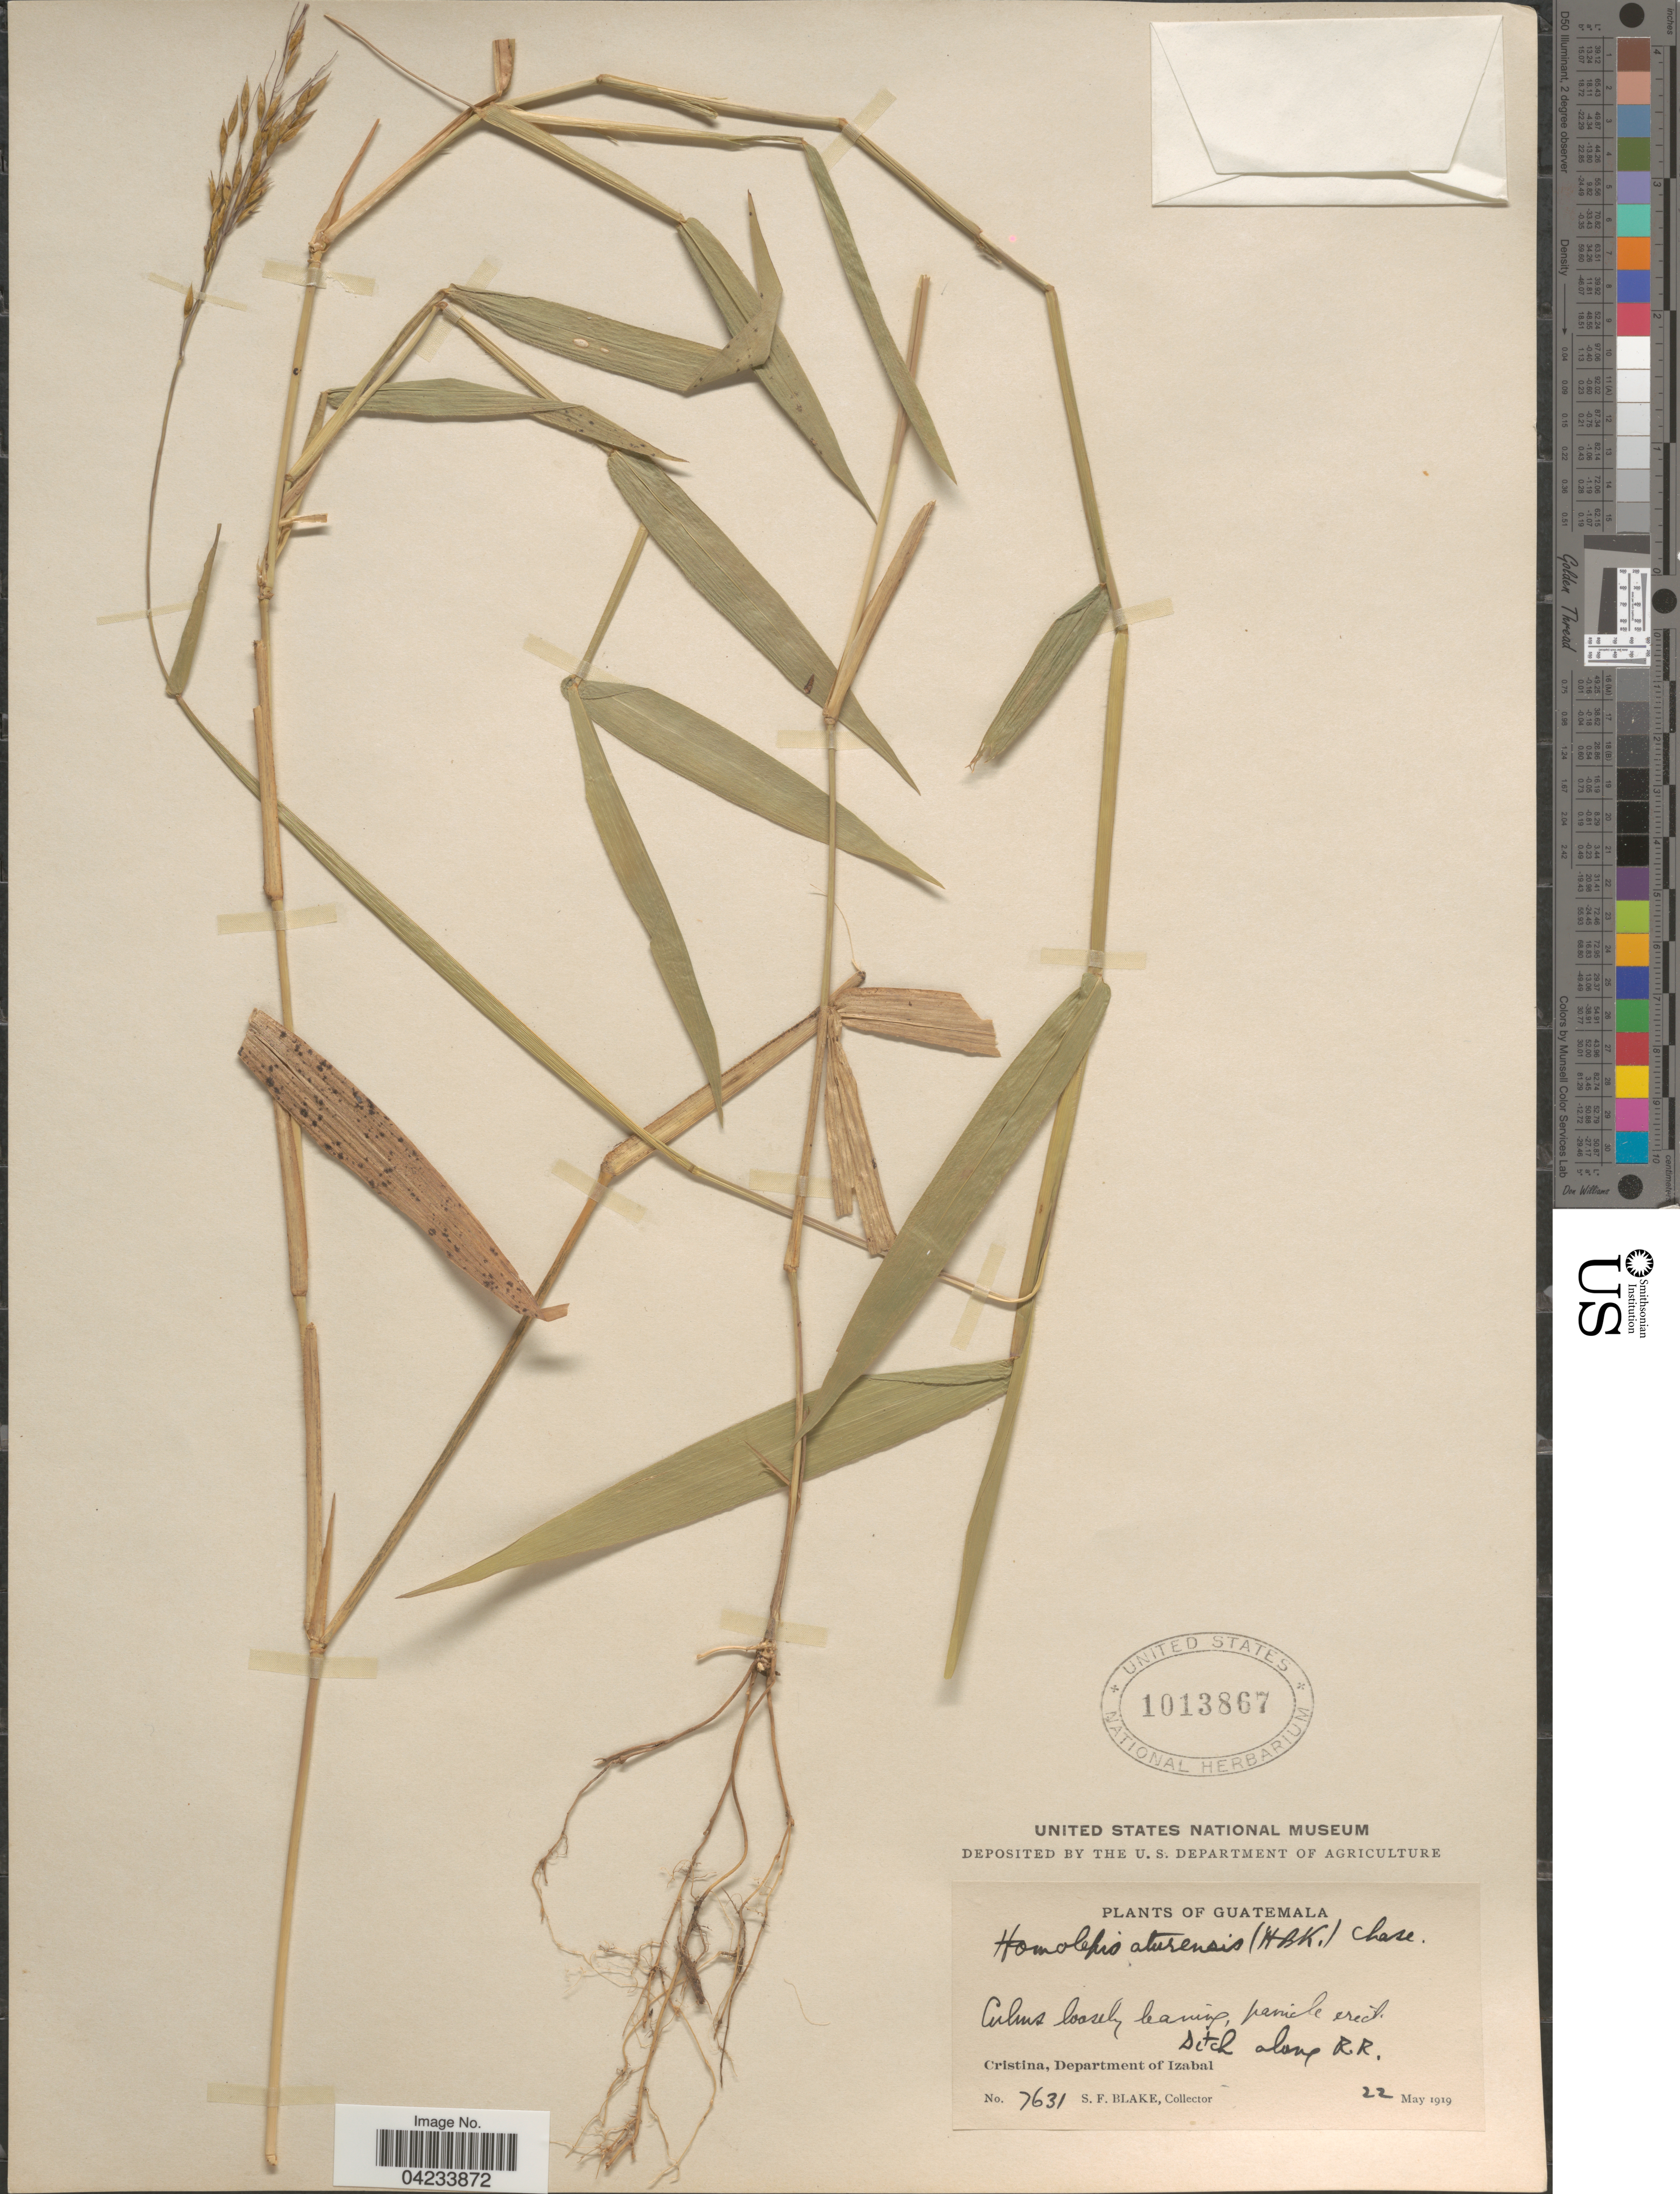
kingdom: Plantae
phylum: Tracheophyta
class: Liliopsida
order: Poales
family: Poaceae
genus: Homolepis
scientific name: Homolepis aturensis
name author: (Kunth) Chase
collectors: S. Blake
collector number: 7631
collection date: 1919-05-22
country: Guatemala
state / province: Izabal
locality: Ditch along R. R. Cristina, Department of Izabal.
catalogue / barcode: US 1013867